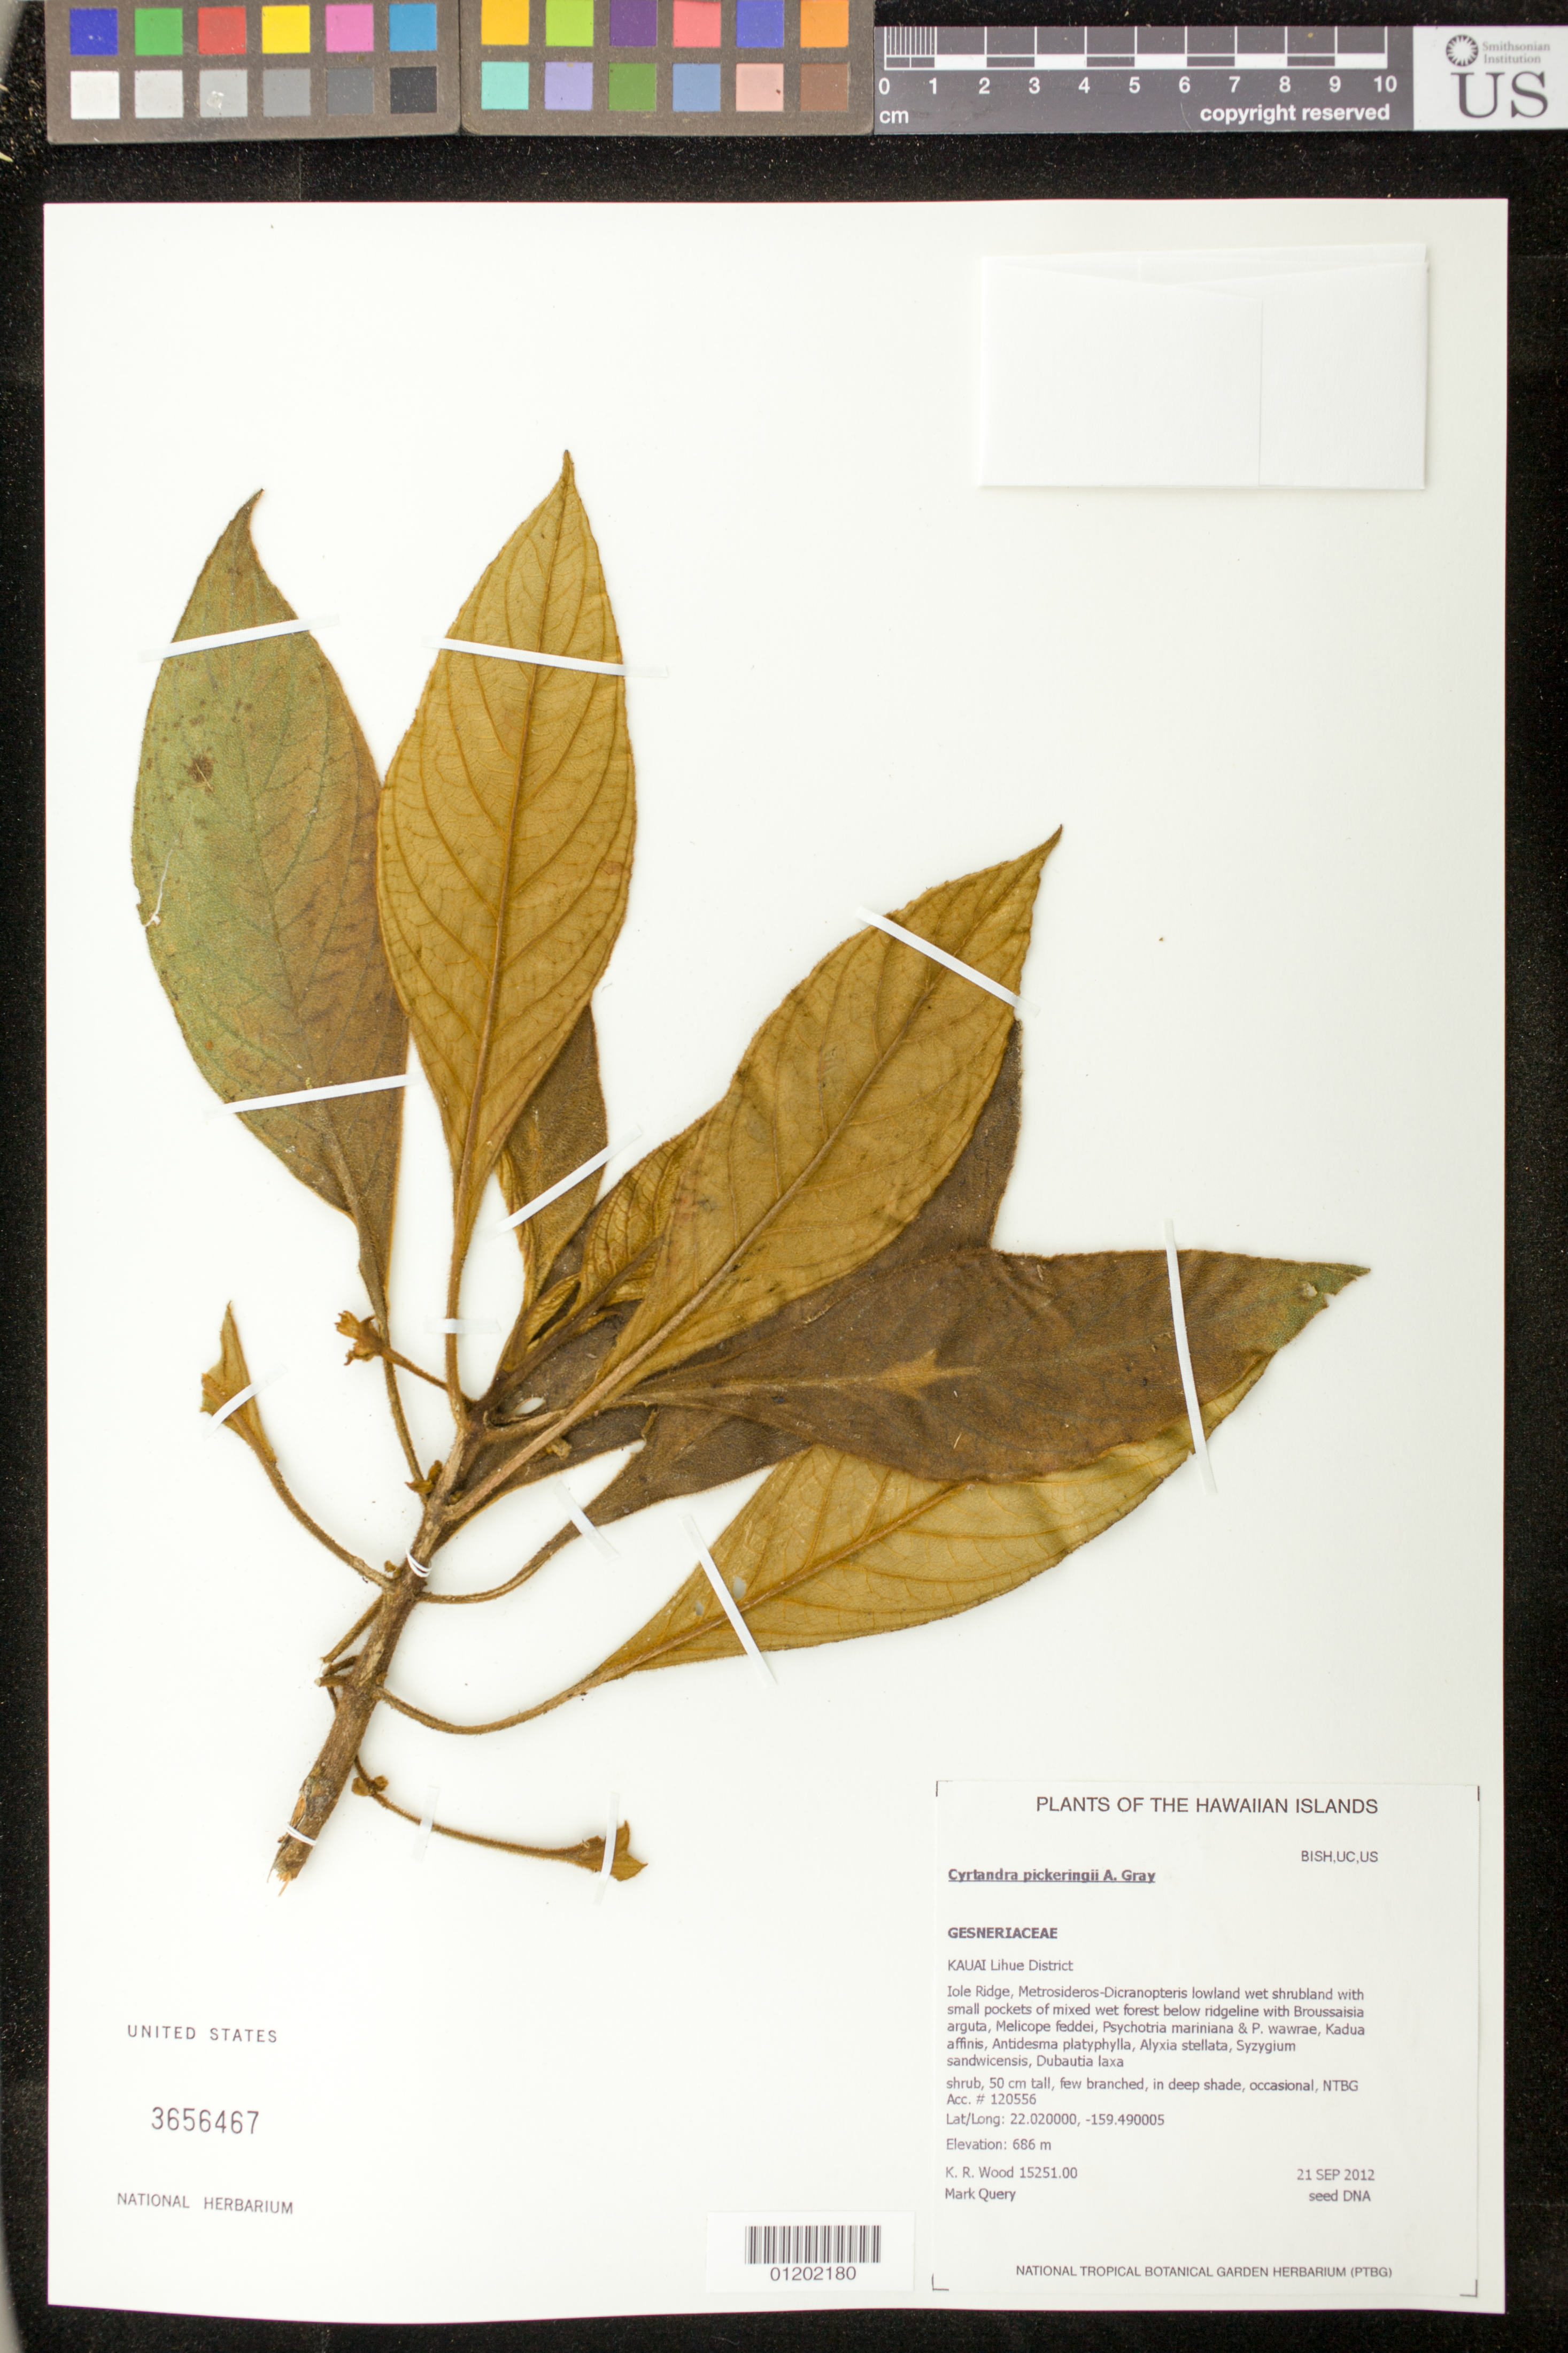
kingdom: Plantae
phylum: Tracheophyta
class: Magnoliopsida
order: Lamiales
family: Gesneriaceae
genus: Cyrtandra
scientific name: Cyrtandra pickeringii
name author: A. Gray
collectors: K. R. Wood & M. Query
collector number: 15251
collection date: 2012-09-21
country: United States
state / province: Hawaii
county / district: Kauai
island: Kaua'i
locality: Lihue District, Iole Ridge.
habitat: Lowland wet shrubland.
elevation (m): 686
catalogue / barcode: US 3656467